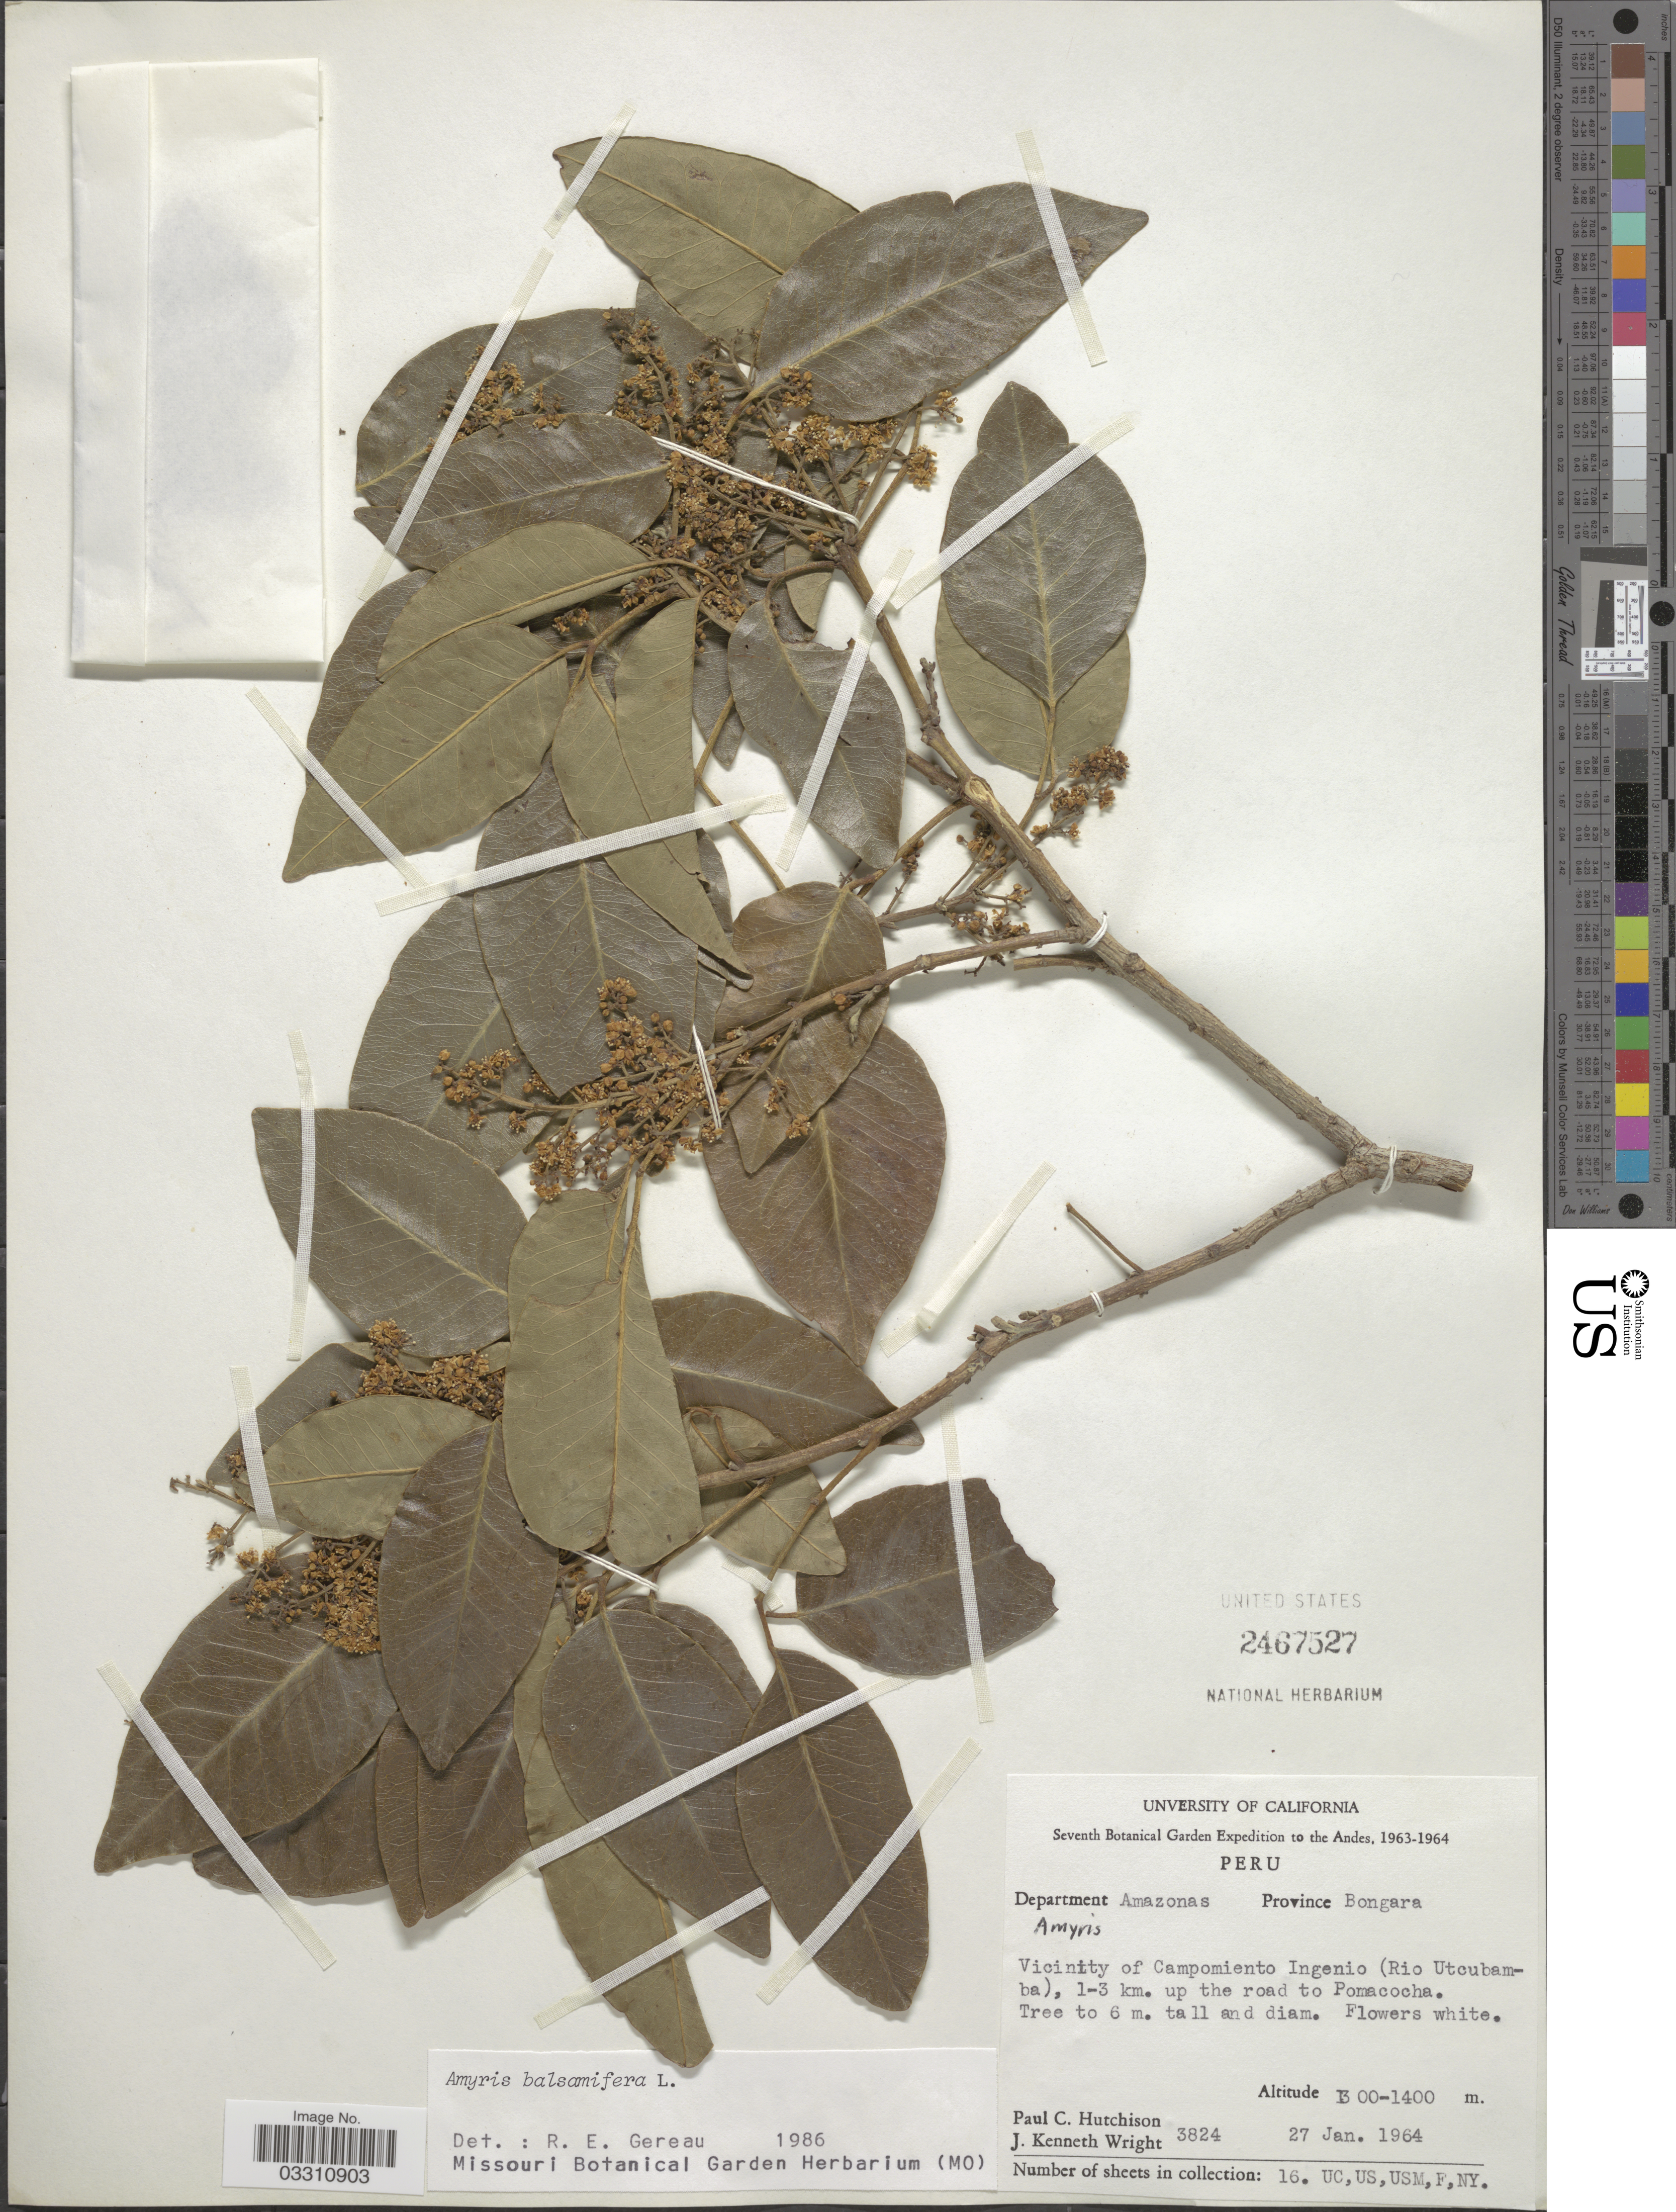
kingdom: Plantae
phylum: Tracheophyta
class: Magnoliopsida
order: Sapindales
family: Rutaceae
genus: Amyris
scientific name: Amyris balsamifera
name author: L.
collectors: P. C. Hutchison & J. K. Wright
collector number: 3824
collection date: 1964-01-27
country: Peru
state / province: Amazonas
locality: The Andes, Department Amazonas, Province Bongara, Vicinity of Campomiento Ingenio (Rio Utcubamba), 1-3 km. up the road to Pomacocha.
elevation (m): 1300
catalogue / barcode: US 2467527